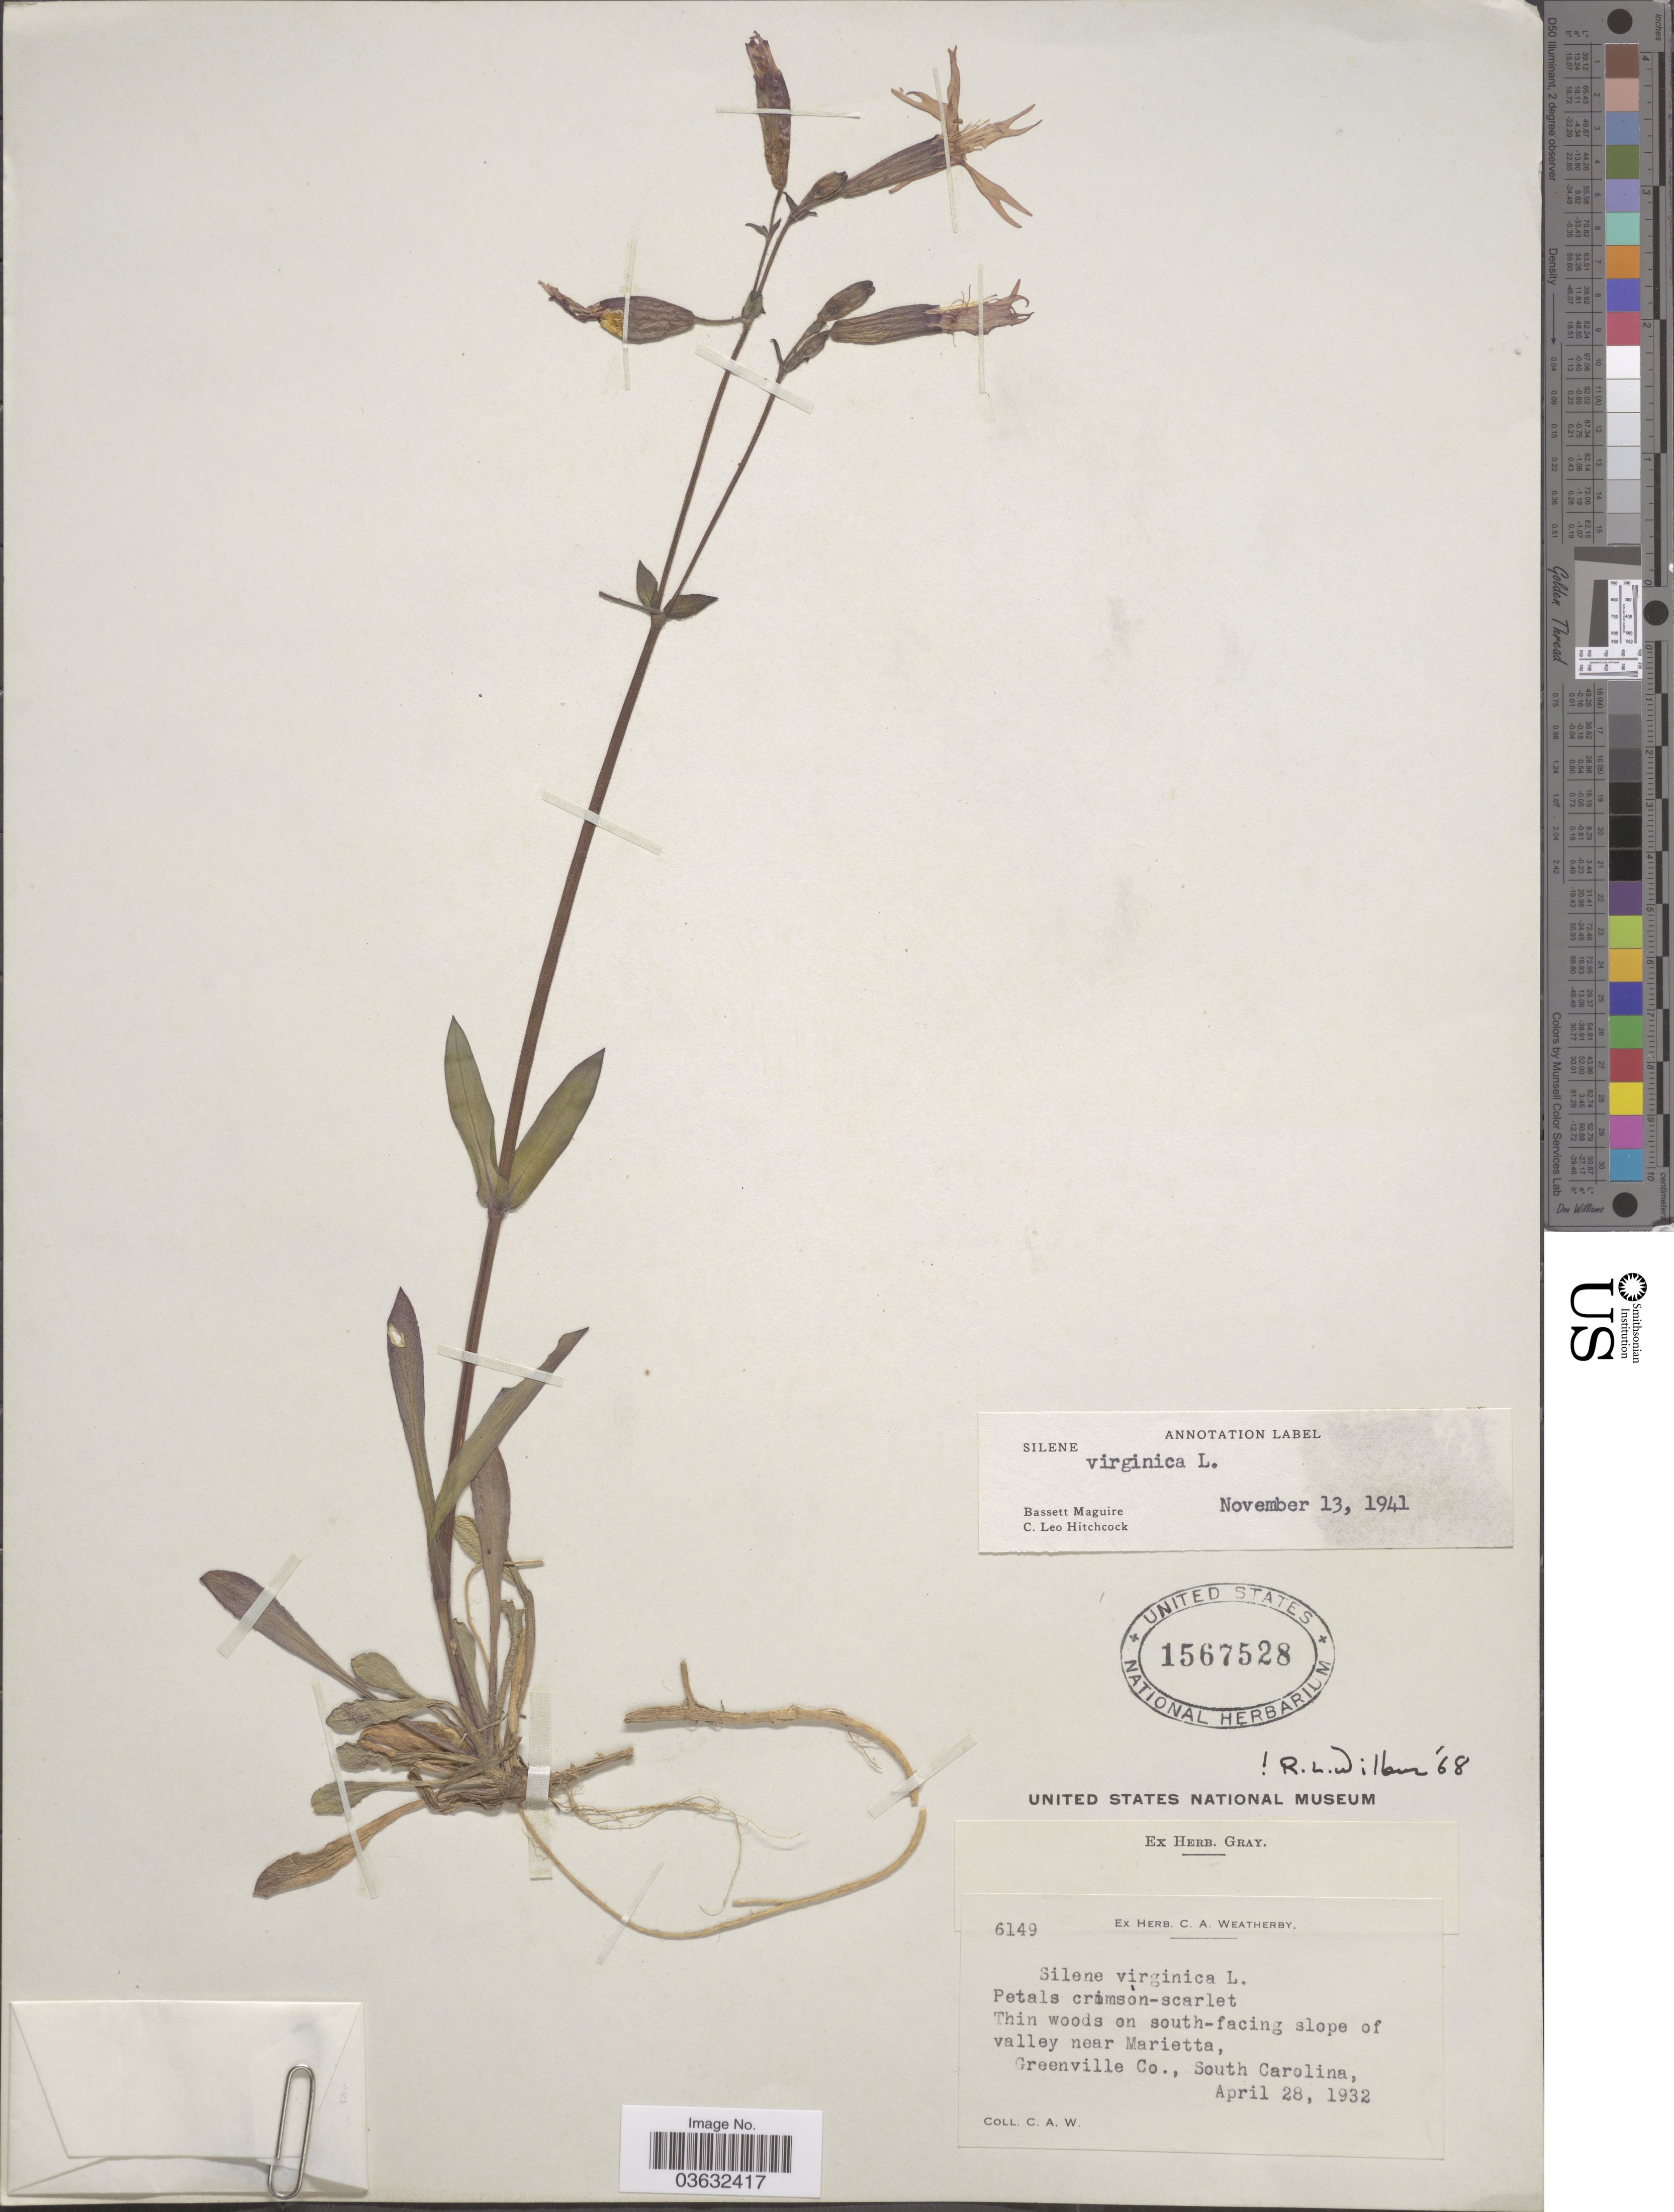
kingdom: Plantae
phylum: Tracheophyta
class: Magnoliopsida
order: Caryophyllales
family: Caryophyllaceae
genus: Silene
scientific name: Silene virginica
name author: L.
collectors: C. A. Weatherby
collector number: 6149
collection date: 1932-04-28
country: United States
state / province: South Carolina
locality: Thin woods on south-facing slope of valley near Marietta, Greenville Co.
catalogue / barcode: US 1567528